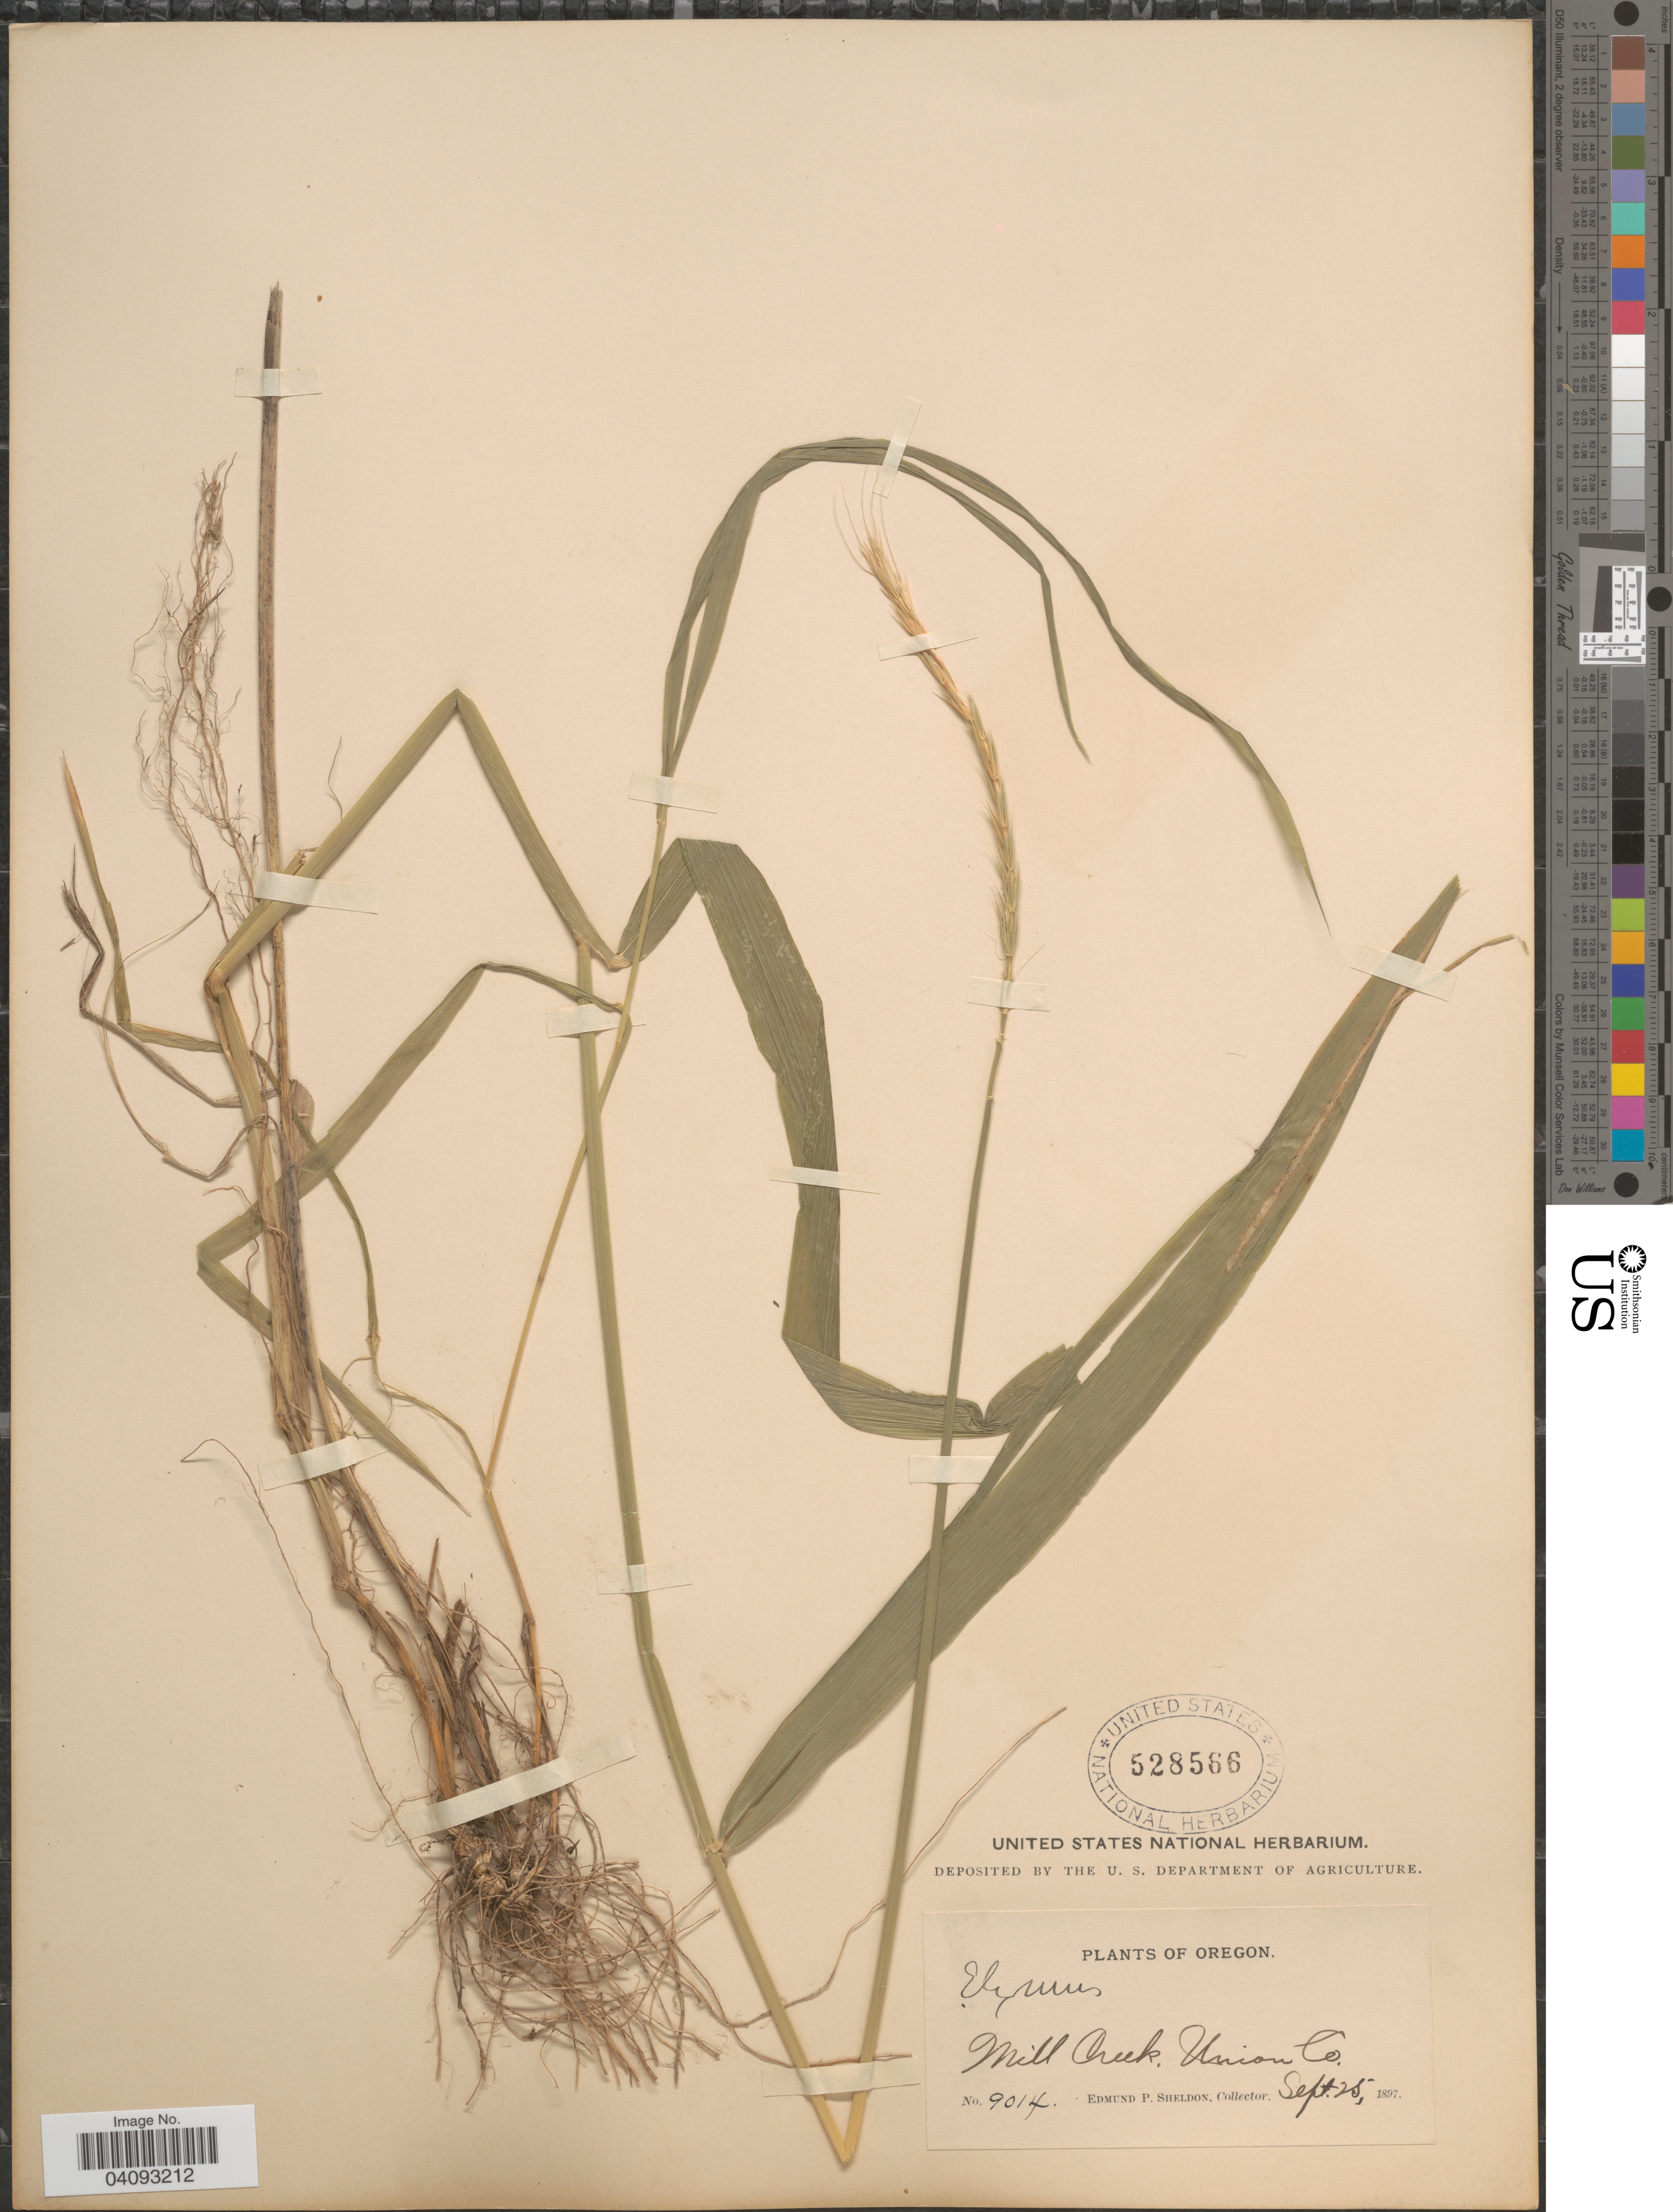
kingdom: Plantae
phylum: Tracheophyta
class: Liliopsida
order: Poales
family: Poaceae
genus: Elymus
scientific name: Elymus glaucus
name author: Buckley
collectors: E. P. Sheldon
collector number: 9014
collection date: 1897-09-25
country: United States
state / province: Oregon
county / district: Union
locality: Mill Creek, Union Co.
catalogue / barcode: US 528566